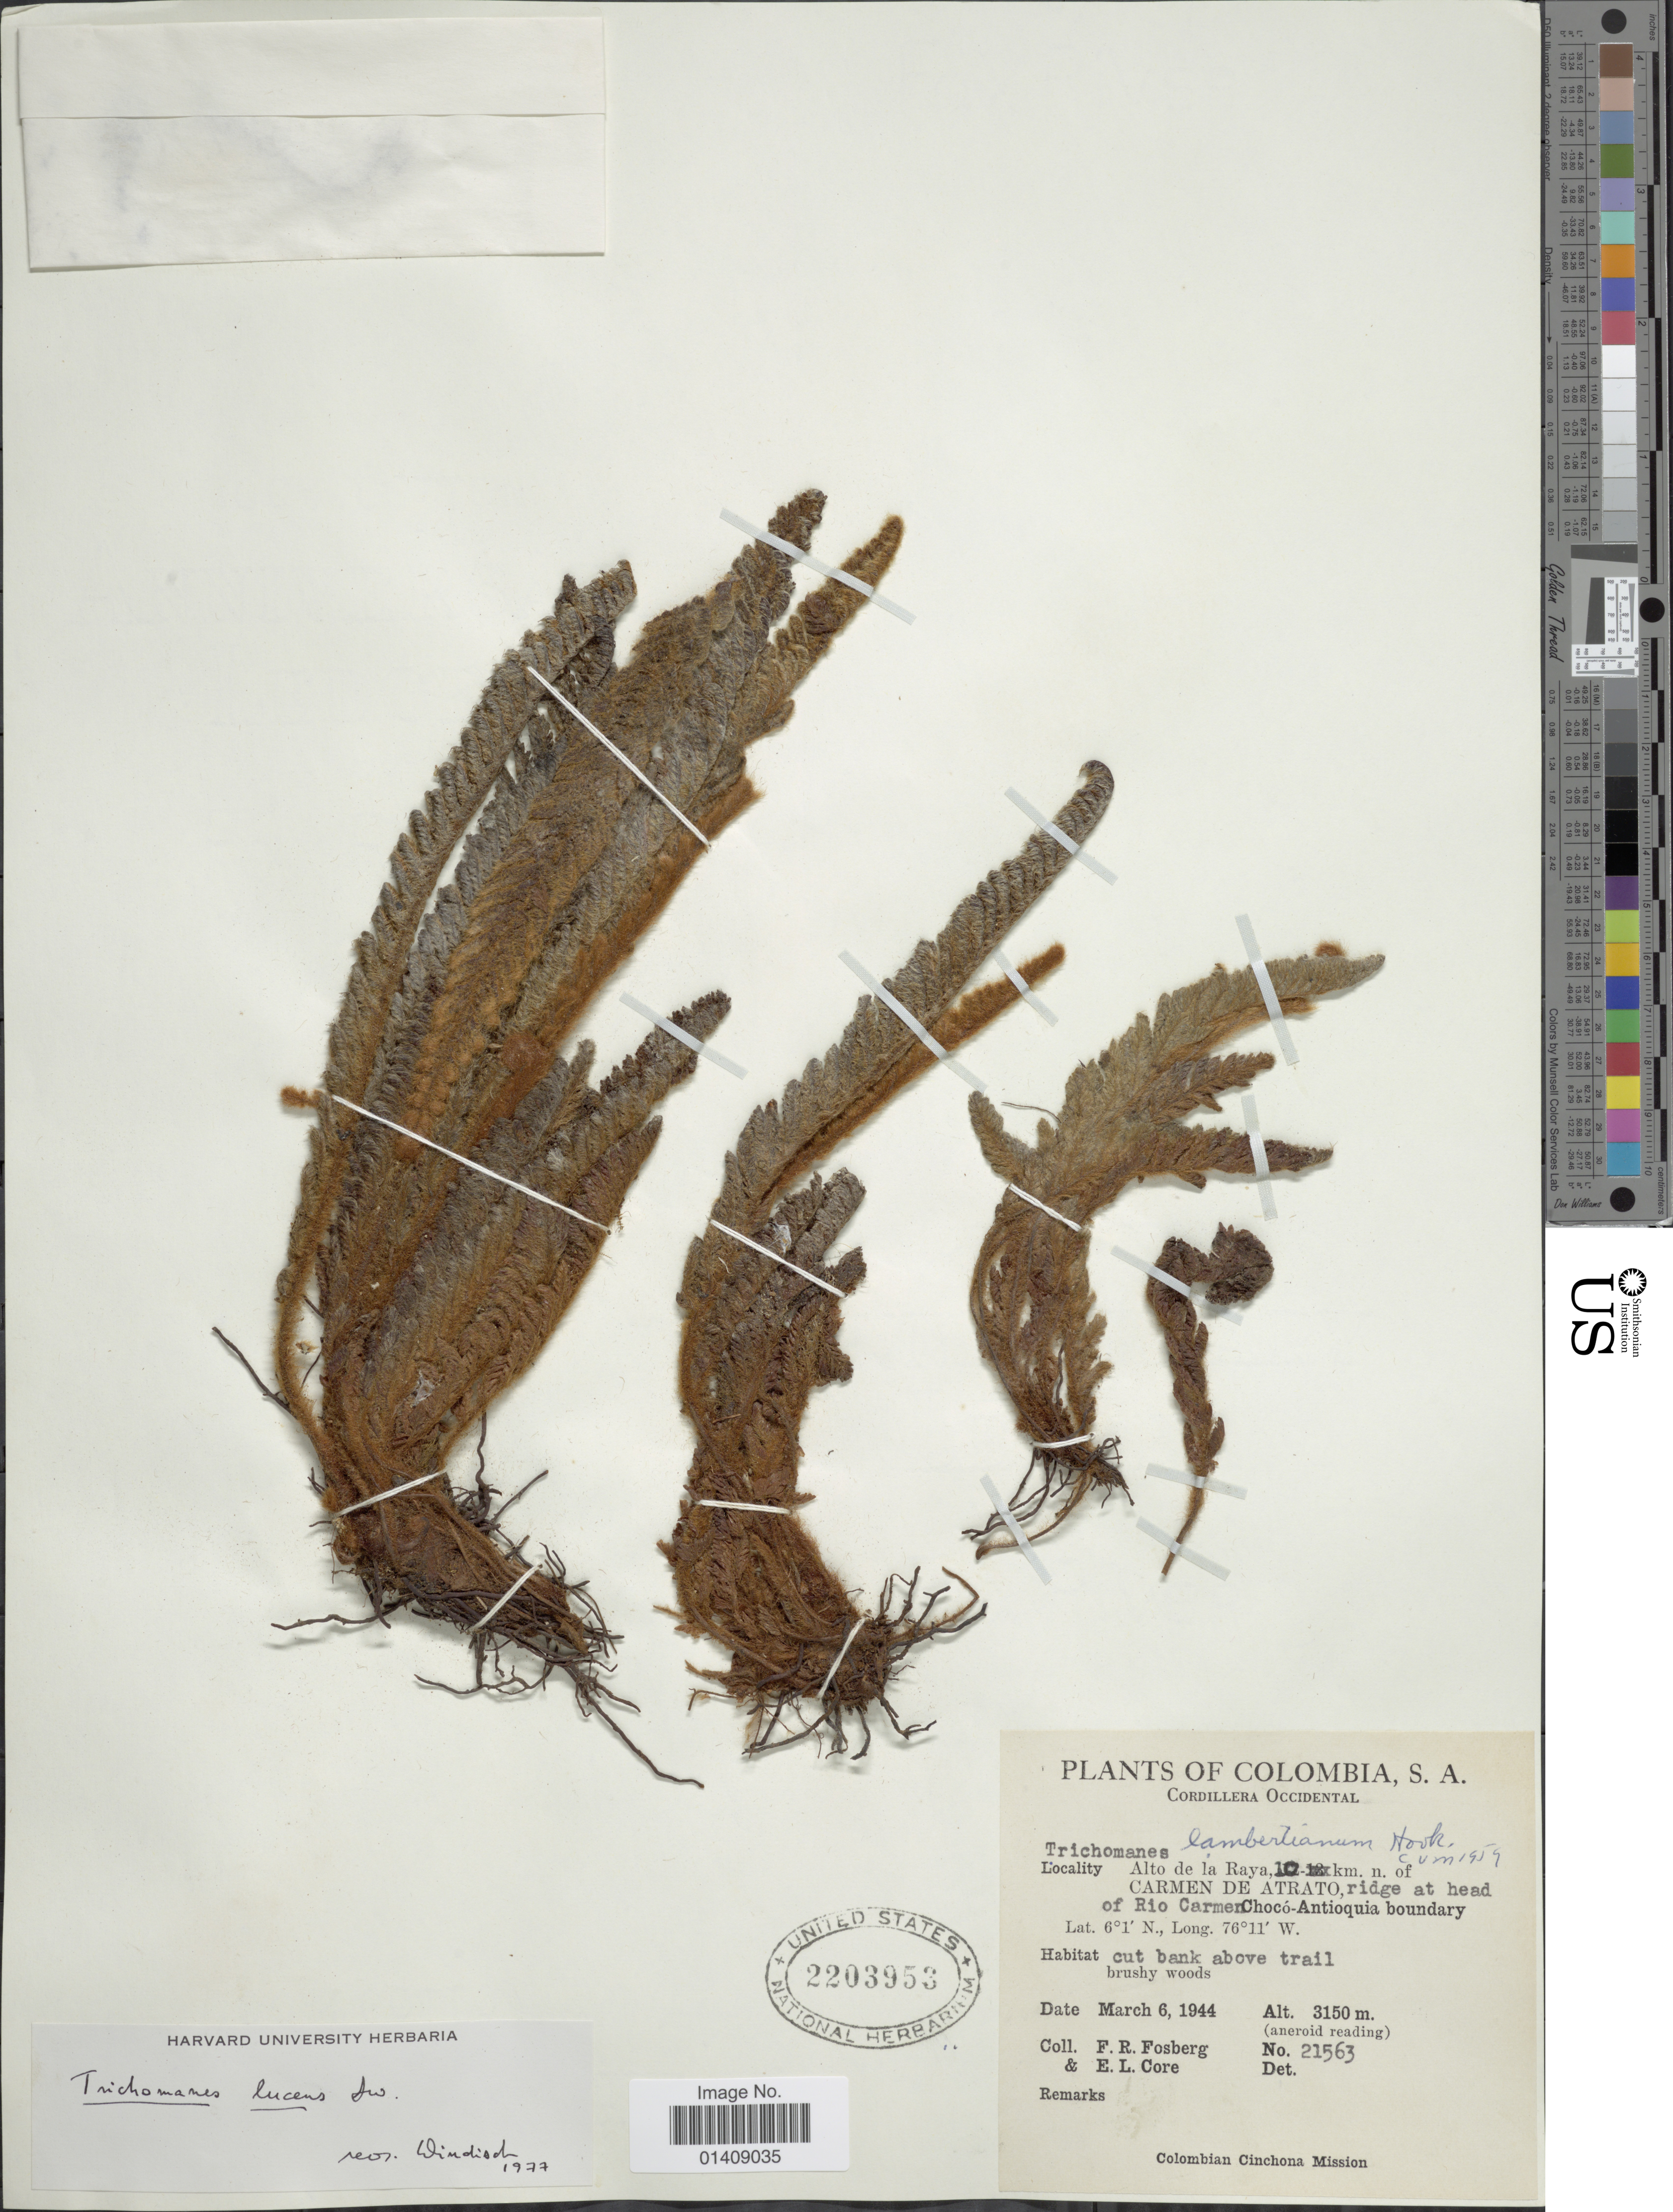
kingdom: Plantae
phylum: Tracheophyta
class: Polypodiopsida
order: Hymenophyllales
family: Hymenophyllaceae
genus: Trichomanes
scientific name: Trichomanes lucens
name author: Sw.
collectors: F. R. Fosberg & E. L. Core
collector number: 21563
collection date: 1944-03-06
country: Colombia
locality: Cordillera Occidental, Alto de la Raya 10 km n. of Carmen de Atrato, ridge at head of Rio Carmen. Chocó-Antioquia Boundary. Cut bank above trail brushy woods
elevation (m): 3150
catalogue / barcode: US 2203953